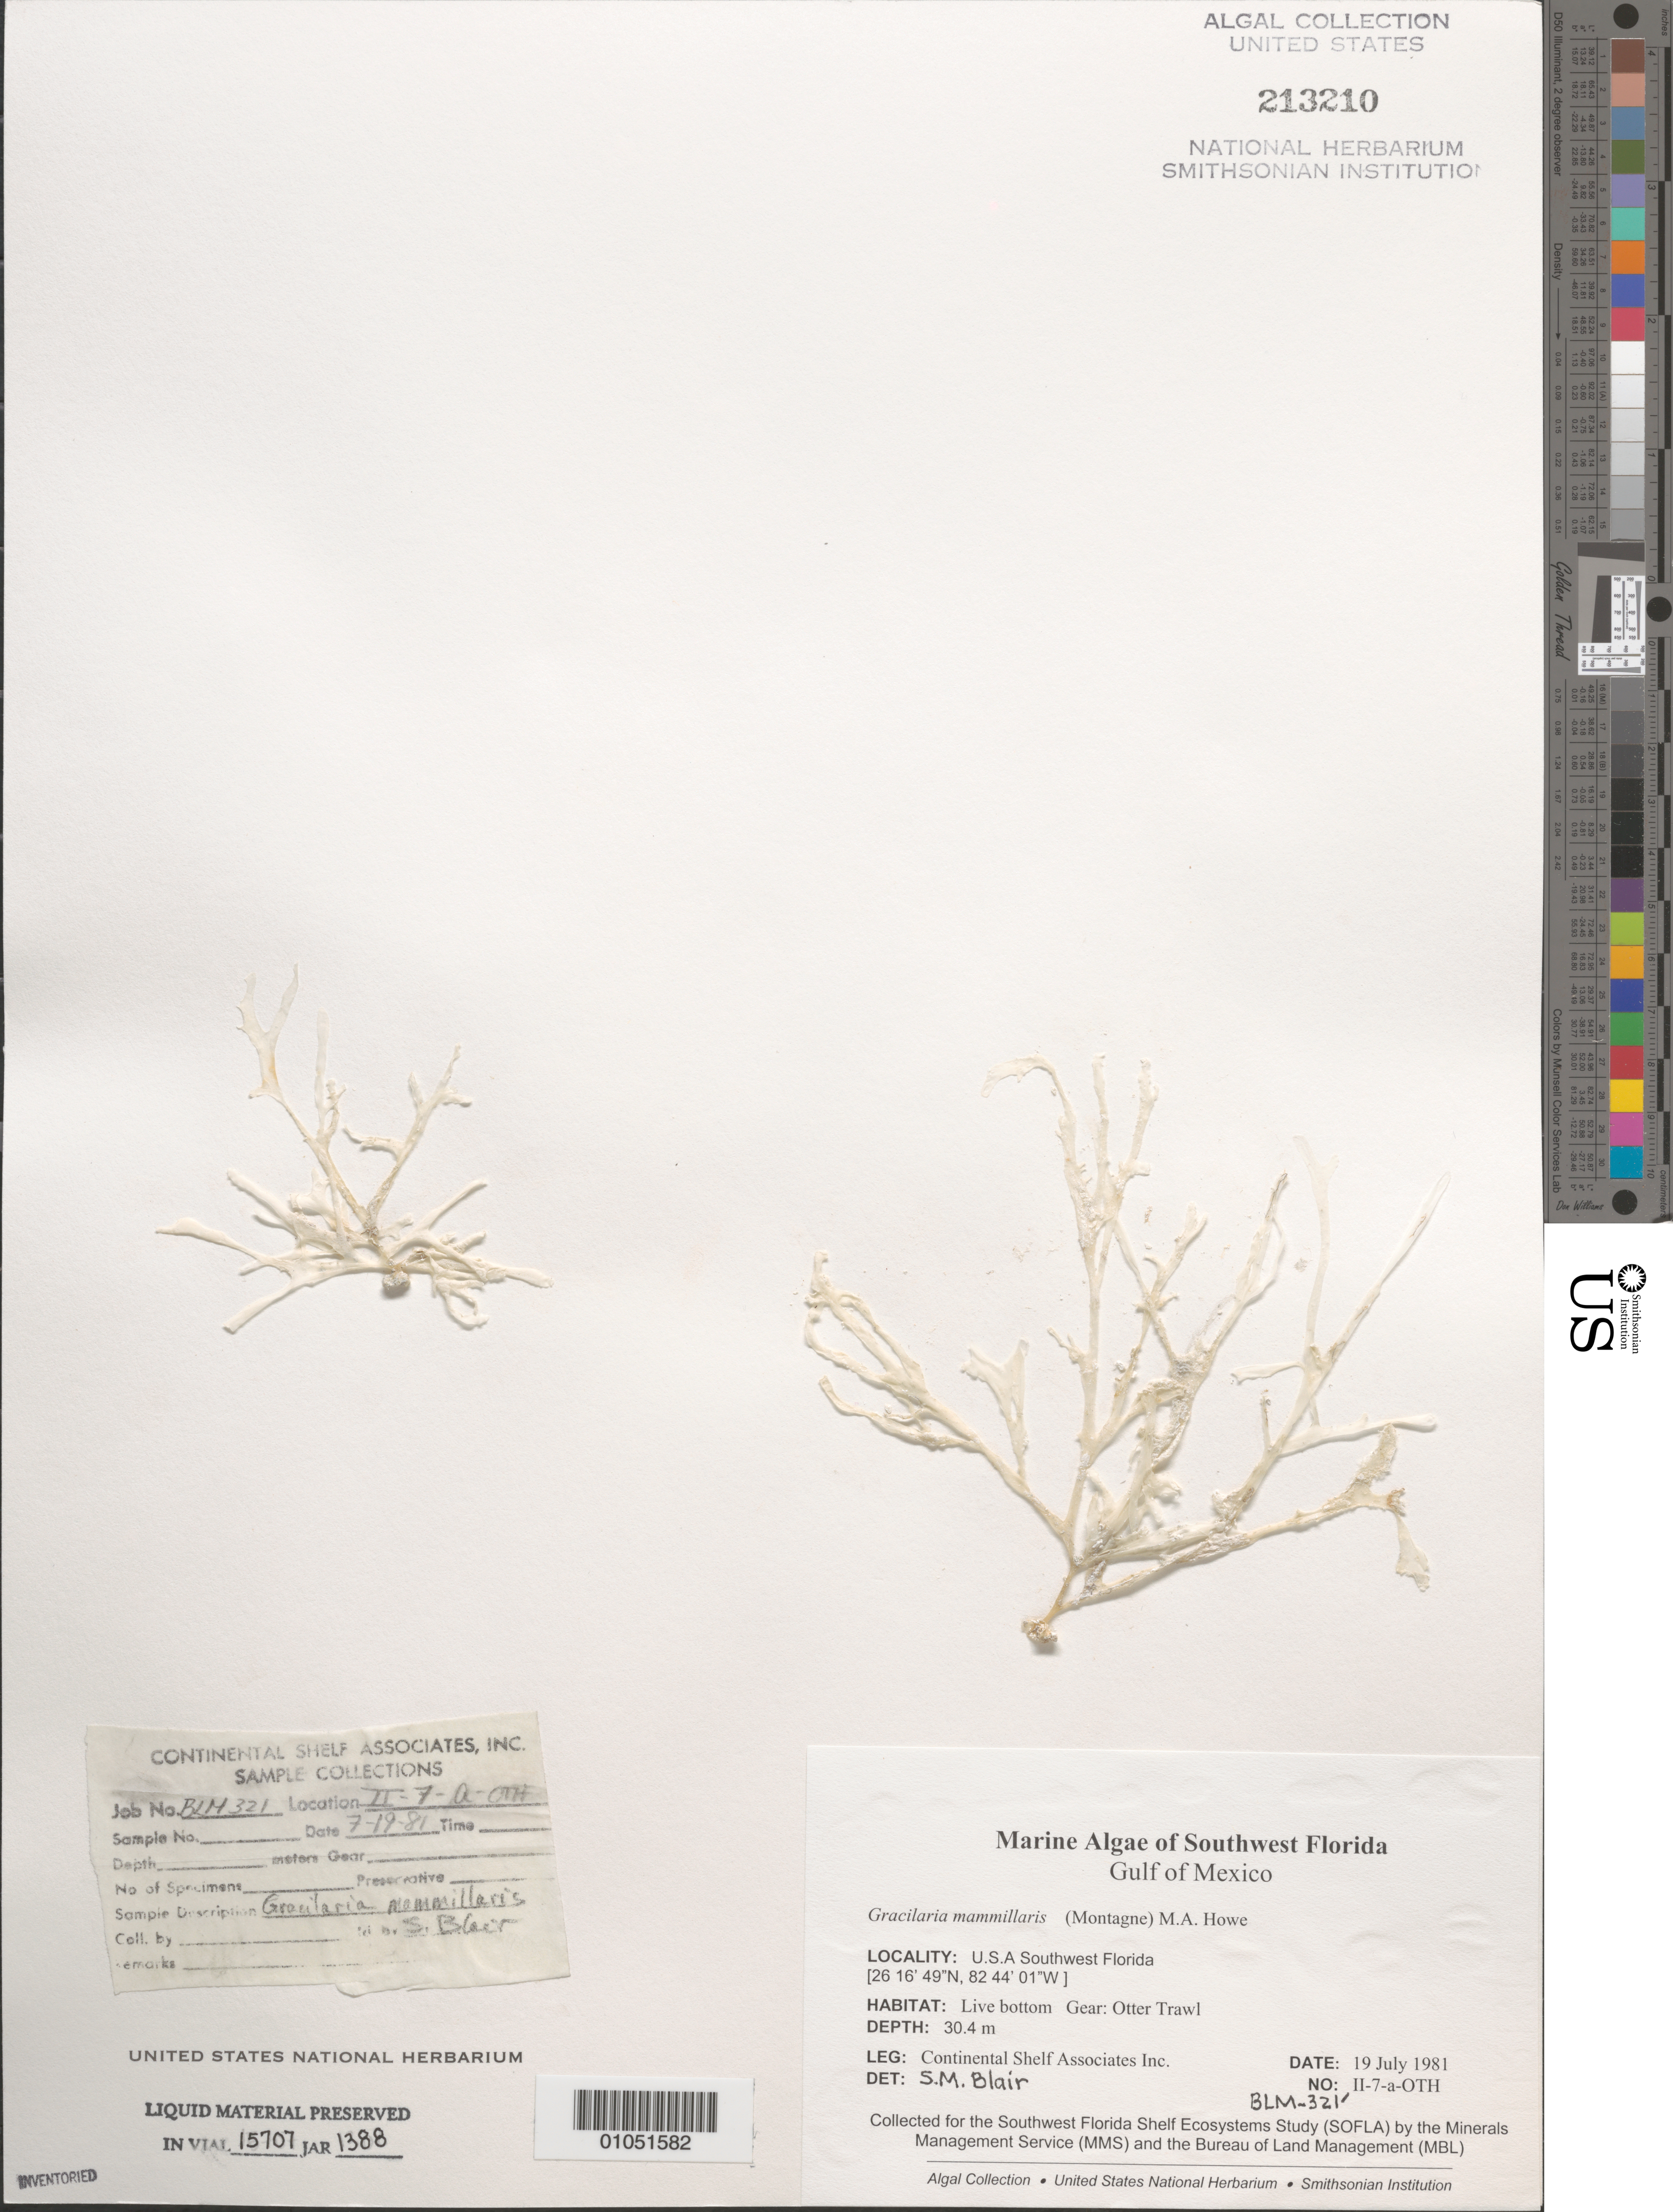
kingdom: Plantae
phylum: Rhodophyta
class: Florideophyceae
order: Gracilariales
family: Gracilariaceae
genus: Gracilaria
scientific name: Gracilaria mammillaris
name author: (Mont.) M. Howe in Britton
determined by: Blair, S. M.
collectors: Continental Shelf Associates for the MMS/BLM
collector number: BLM-321-II-7-A-OTH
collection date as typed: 19 Jul 1981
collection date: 1981-07-19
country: United States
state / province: Florida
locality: Gulf of Mexico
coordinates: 26 16'49"N, 82 44'01"W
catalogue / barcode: US 213210